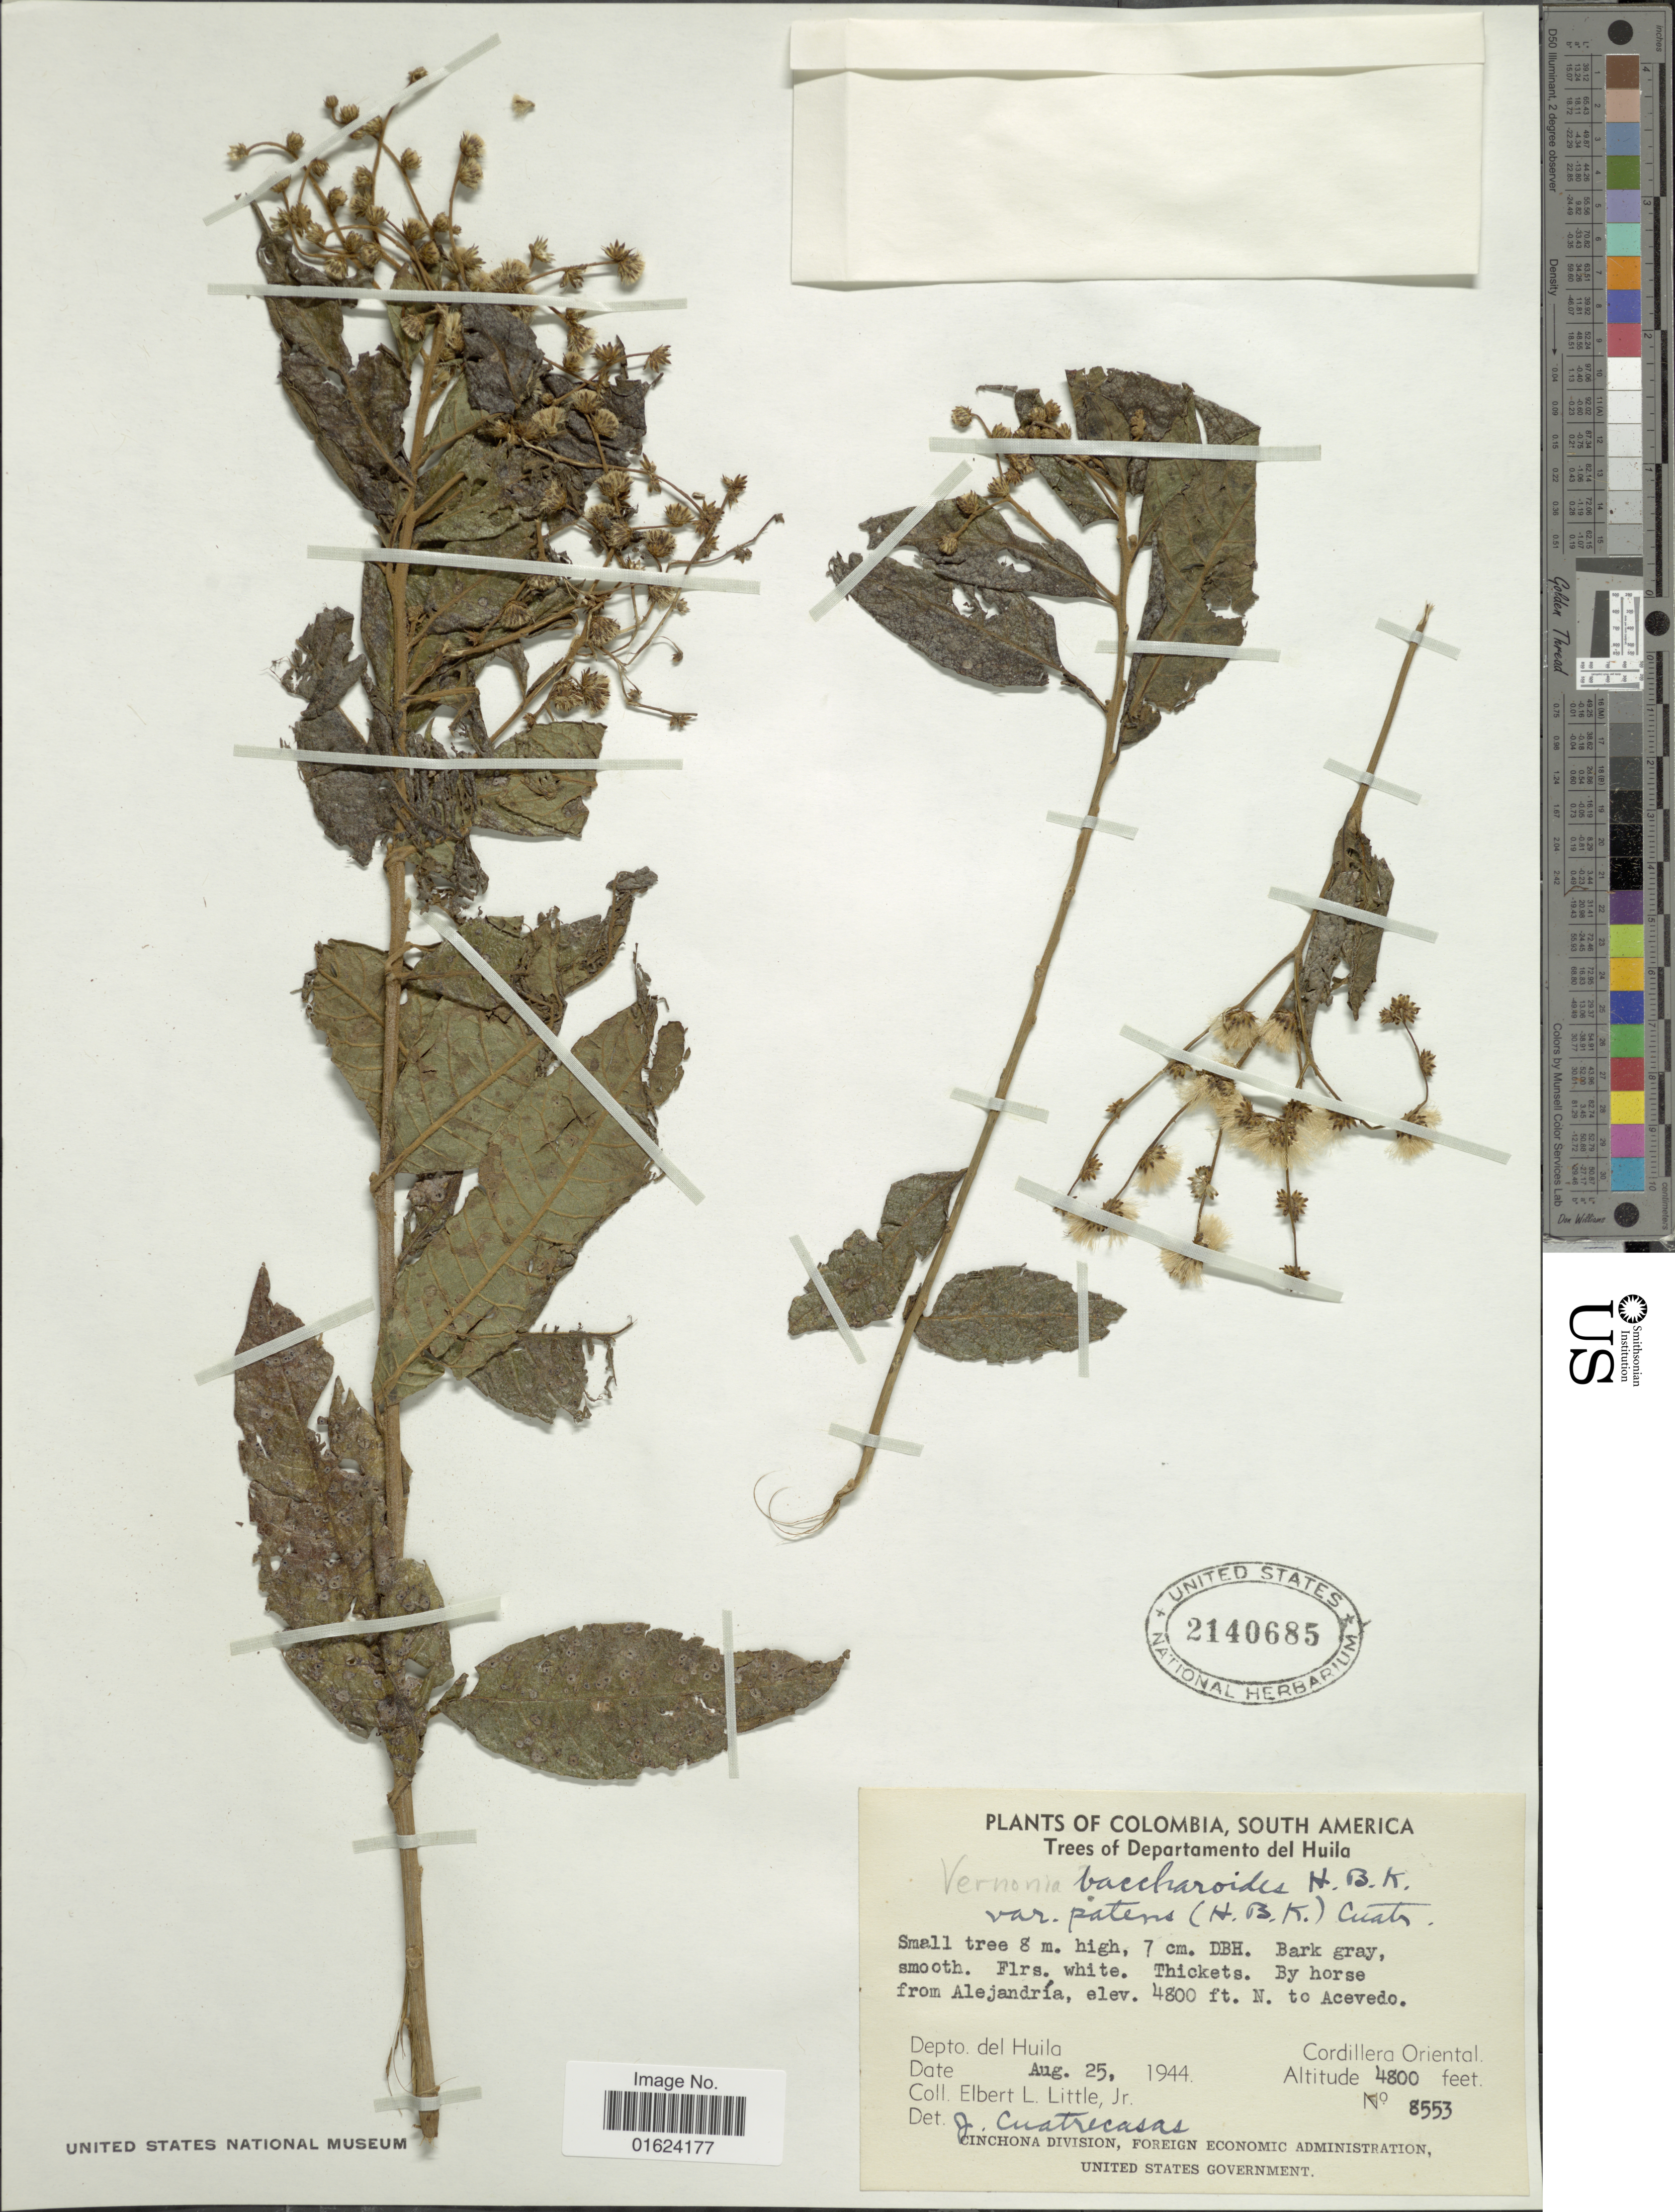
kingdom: Plantae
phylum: Tracheophyta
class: Magnoliopsida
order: Asterales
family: Asteraceae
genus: Vernonanthura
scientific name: Vernonanthura patens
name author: (Kunth) H. Rob.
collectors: E. L. Little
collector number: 8553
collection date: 1944-08-25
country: Colombia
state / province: Huila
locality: Departamento del Huila. Depto. del Huila. Cordillera Oriental. By horse from Alejandria N. to Acevedo.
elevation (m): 1463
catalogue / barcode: US 2140685